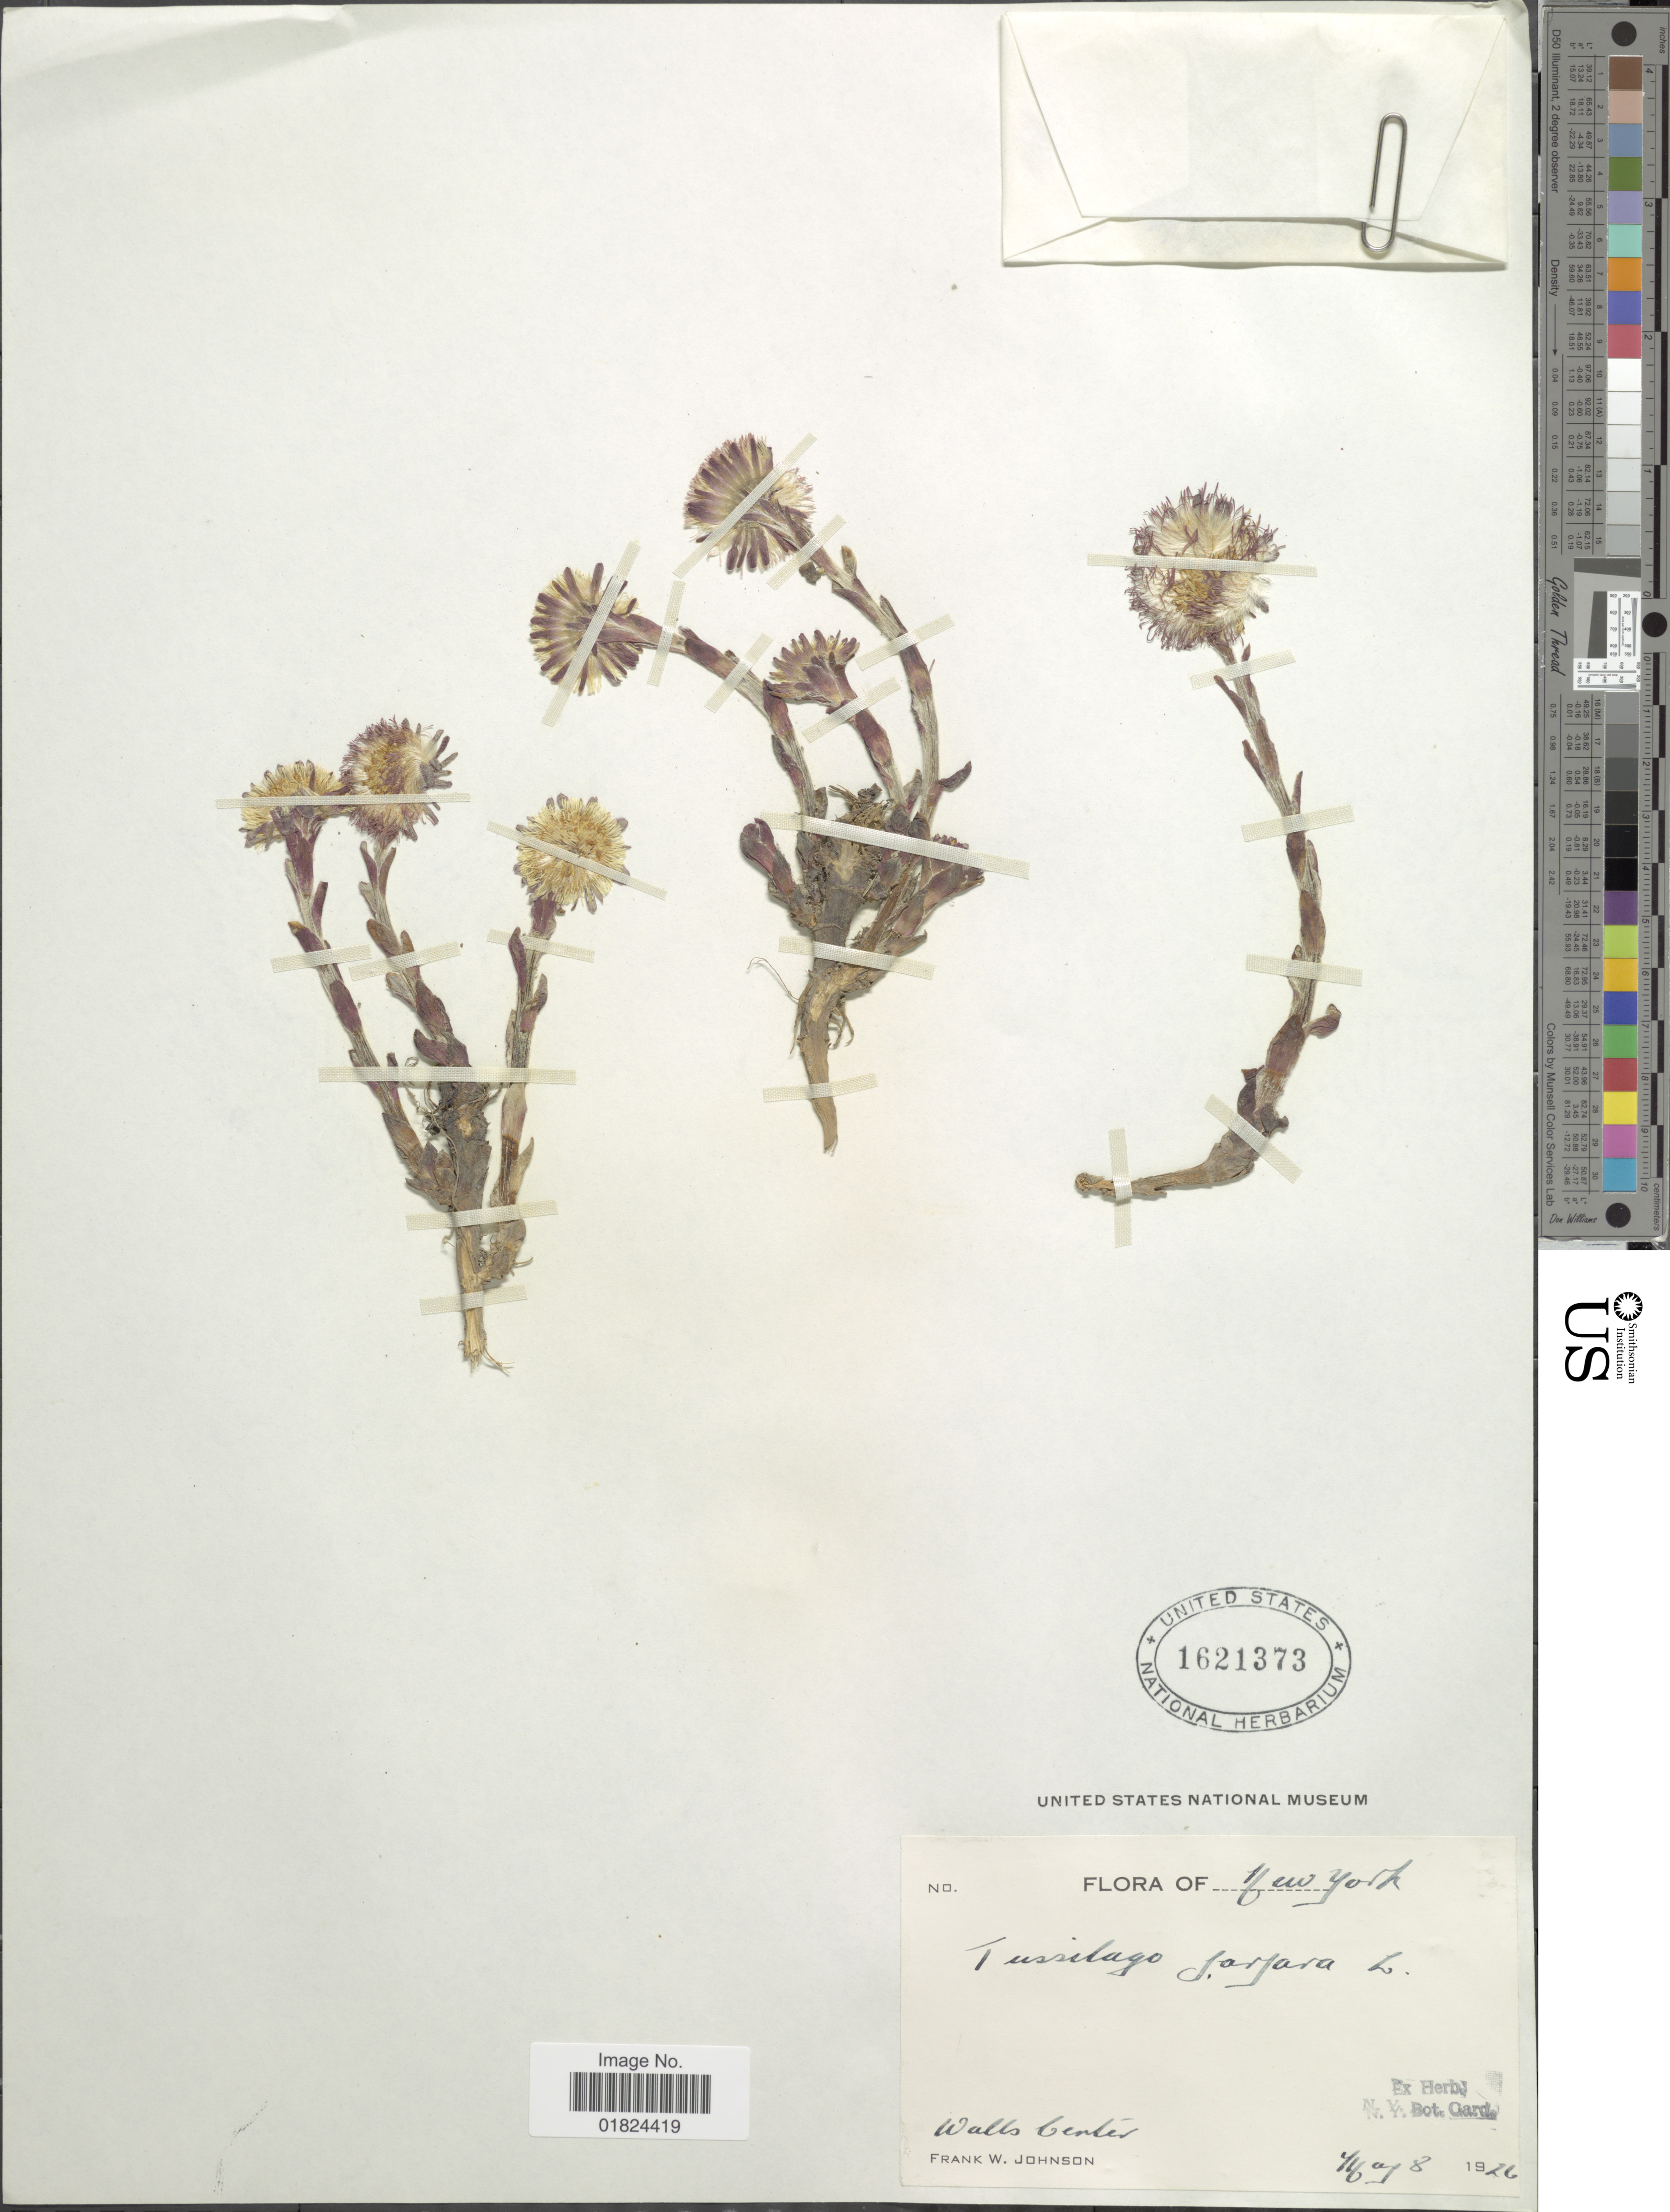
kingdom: Plantae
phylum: Tracheophyta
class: Magnoliopsida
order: Asterales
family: Asteraceae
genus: Tussilago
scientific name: Tussilago farfara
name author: L.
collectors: F. W. Johnson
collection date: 1926-05-08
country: United States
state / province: New York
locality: Walls Center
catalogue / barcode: US 1621373